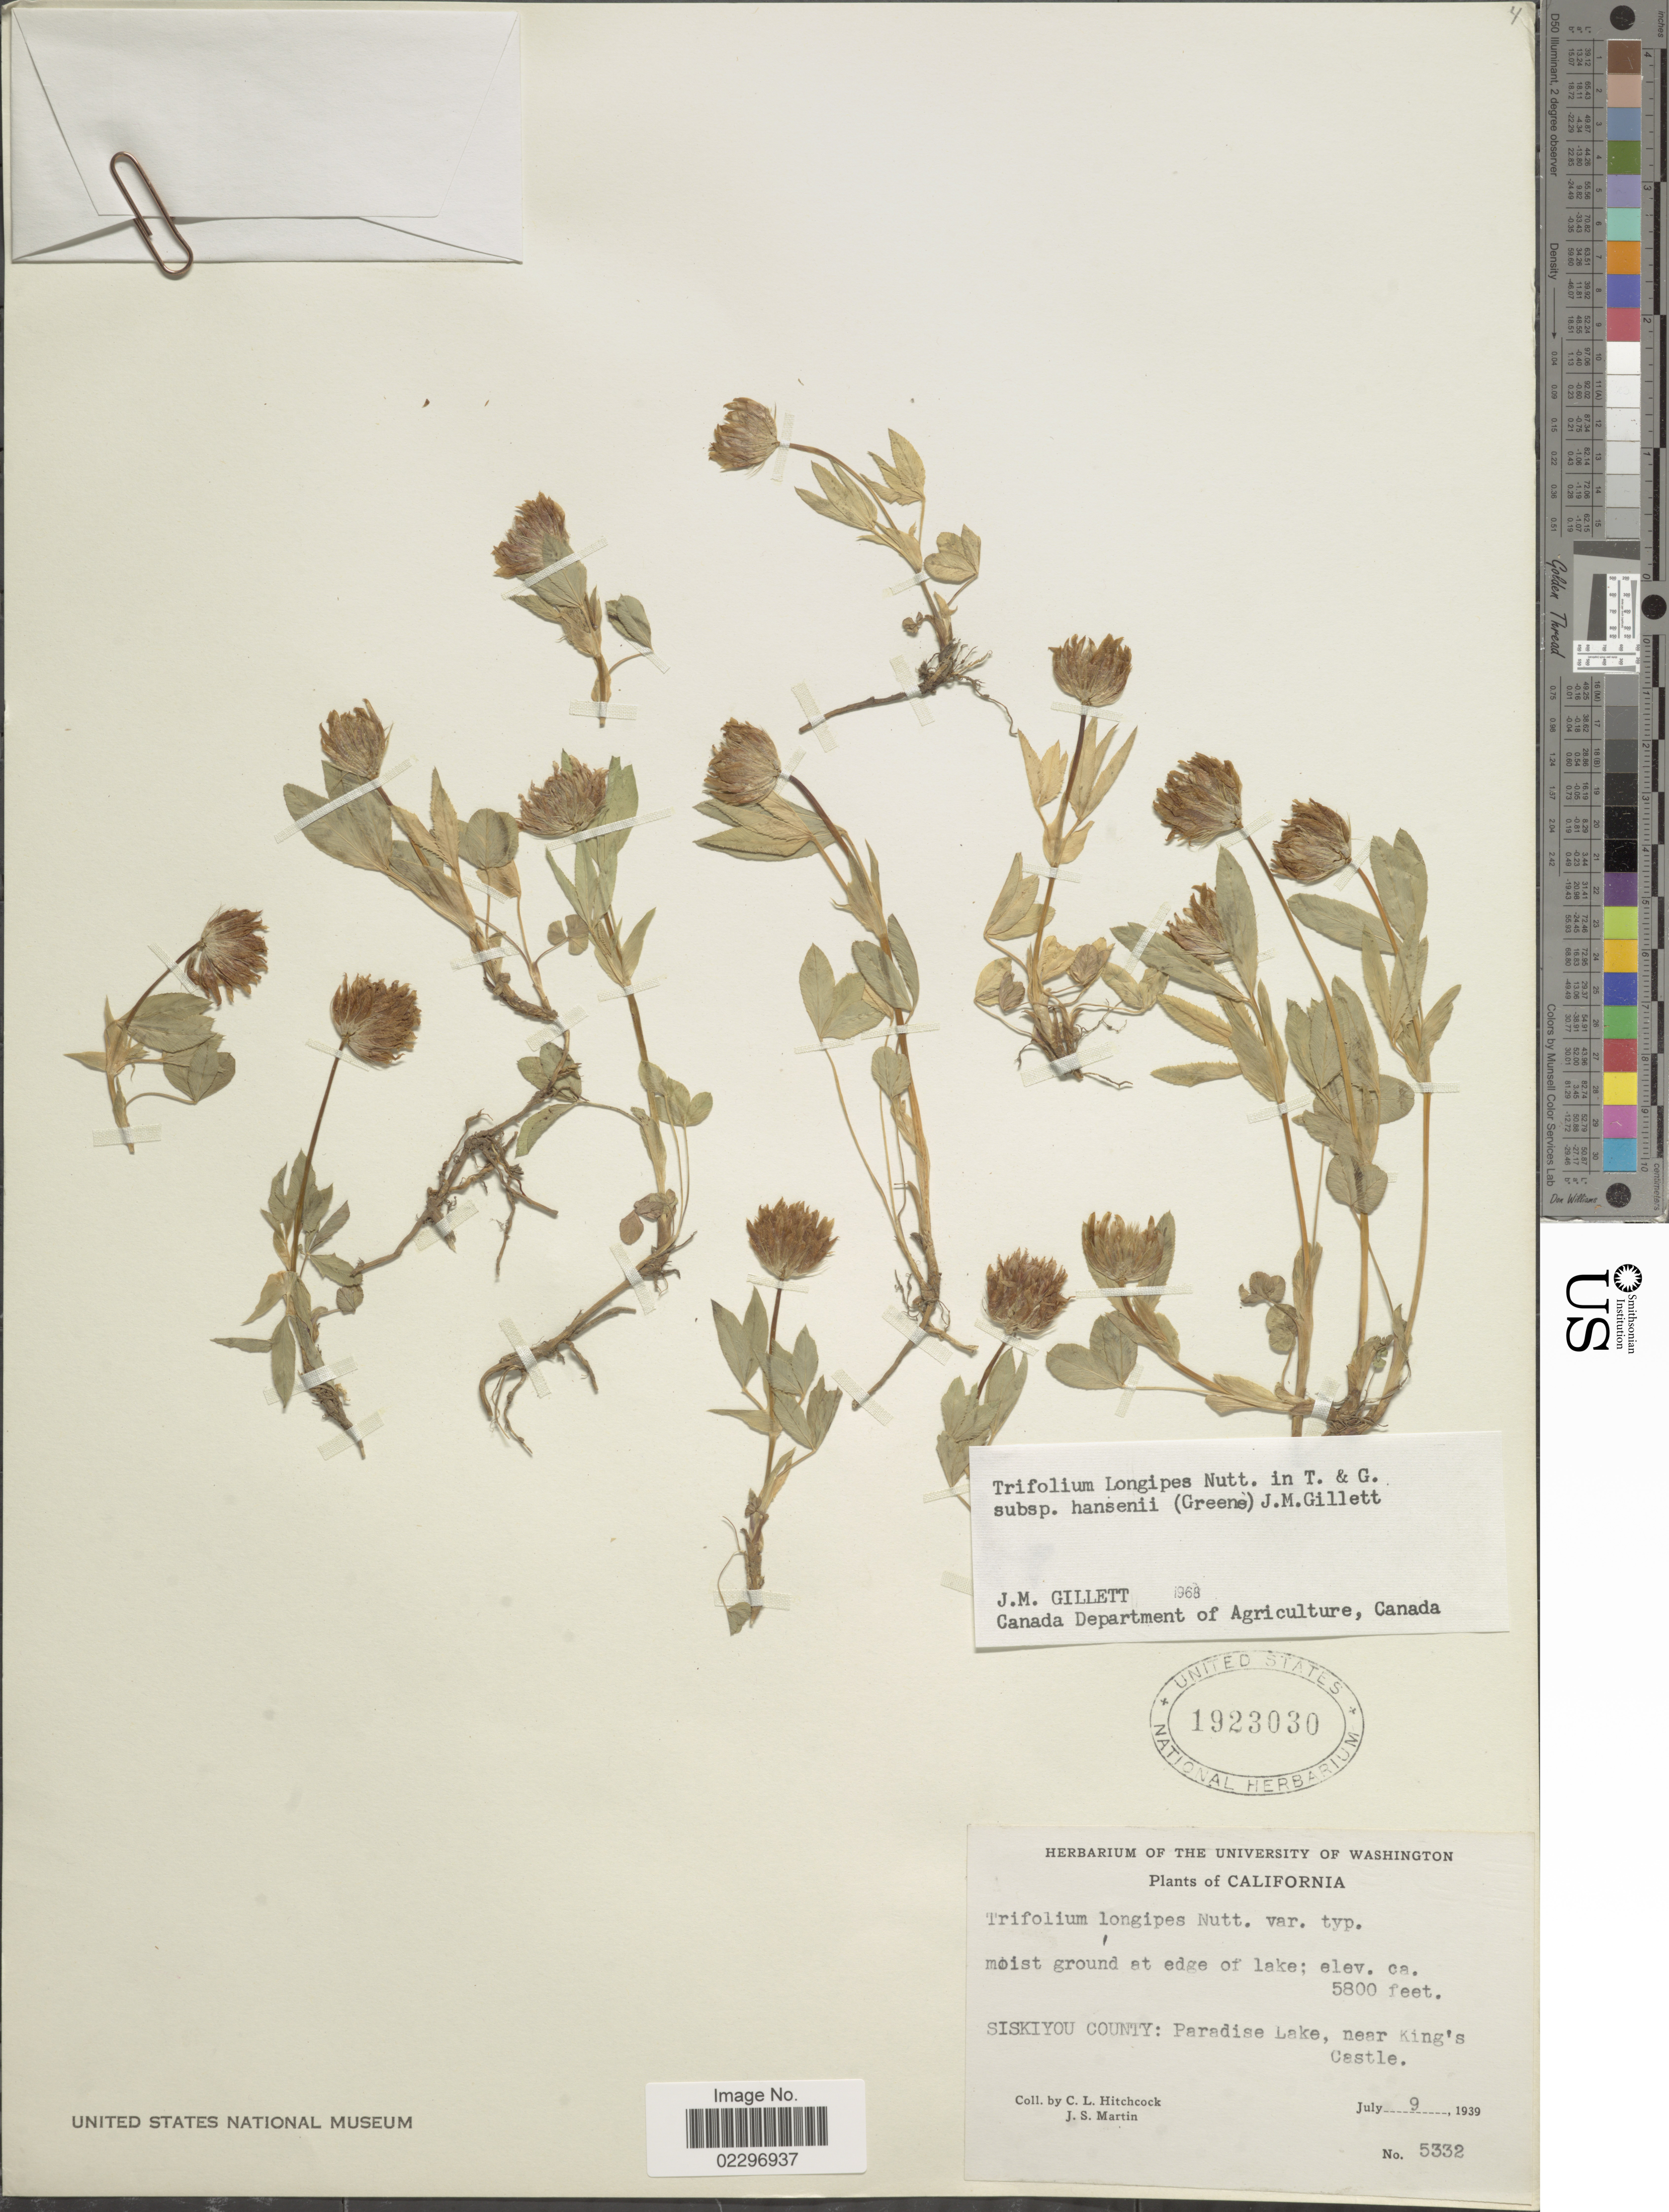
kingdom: Plantae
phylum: Tracheophyta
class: Magnoliopsida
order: Fabales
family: Fabaceae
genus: Trifolium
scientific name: Trifolium longipes subsp. hansenii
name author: (Greene) J.M. Gillett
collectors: C. L. Hitchcock & J. S. Martin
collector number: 5332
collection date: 1939-07-09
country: United States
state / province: California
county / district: Siskiyou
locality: Moist ground at edge of lake, Siskiyou County: Paradise Lake, near King's Castle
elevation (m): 1768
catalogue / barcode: US 1923030